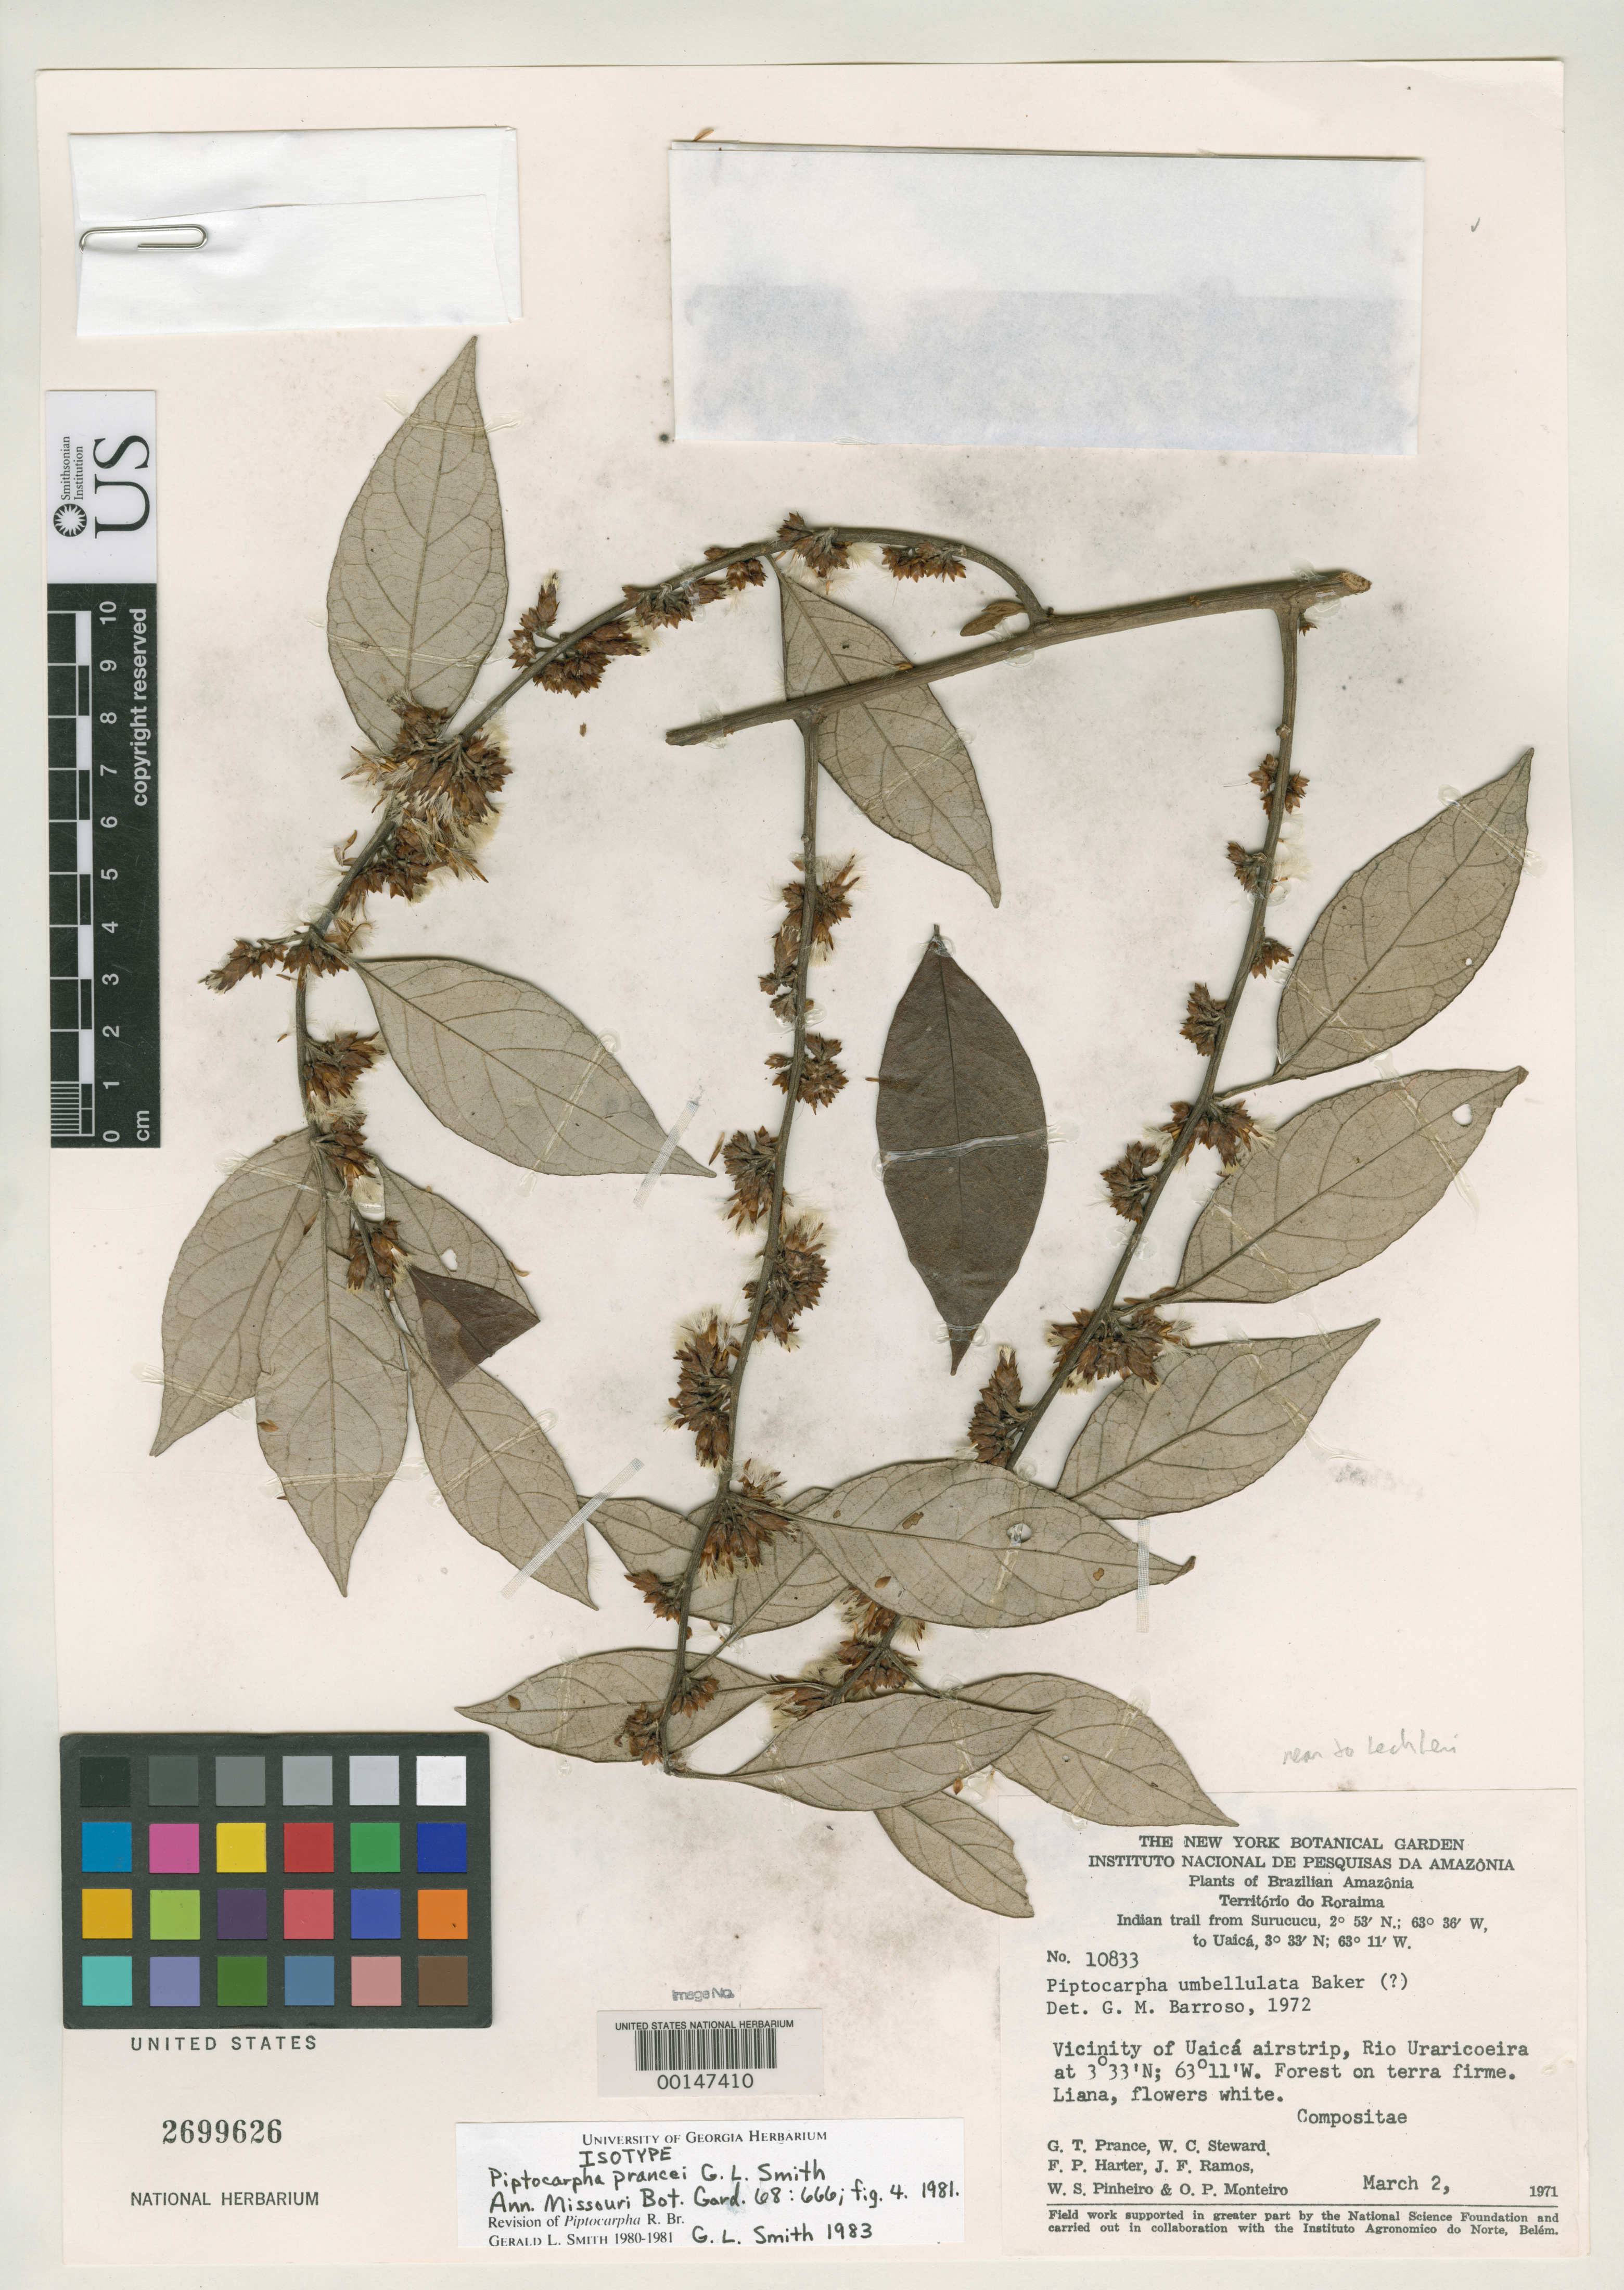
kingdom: Plantae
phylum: Tracheophyta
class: Magnoliopsida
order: Asterales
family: Asteraceae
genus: Piptocarpha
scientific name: Piptocarpha prancei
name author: G. Lom. Sm.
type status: Isotype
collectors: G. T. Prance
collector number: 10833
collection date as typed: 02 Mar 1971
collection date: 1971-03-02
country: Brazil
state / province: Roraima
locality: Indian trail from Surucucu, vicinity of Uaica airstrip, Rio Uraricoeira.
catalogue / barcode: US 2699626